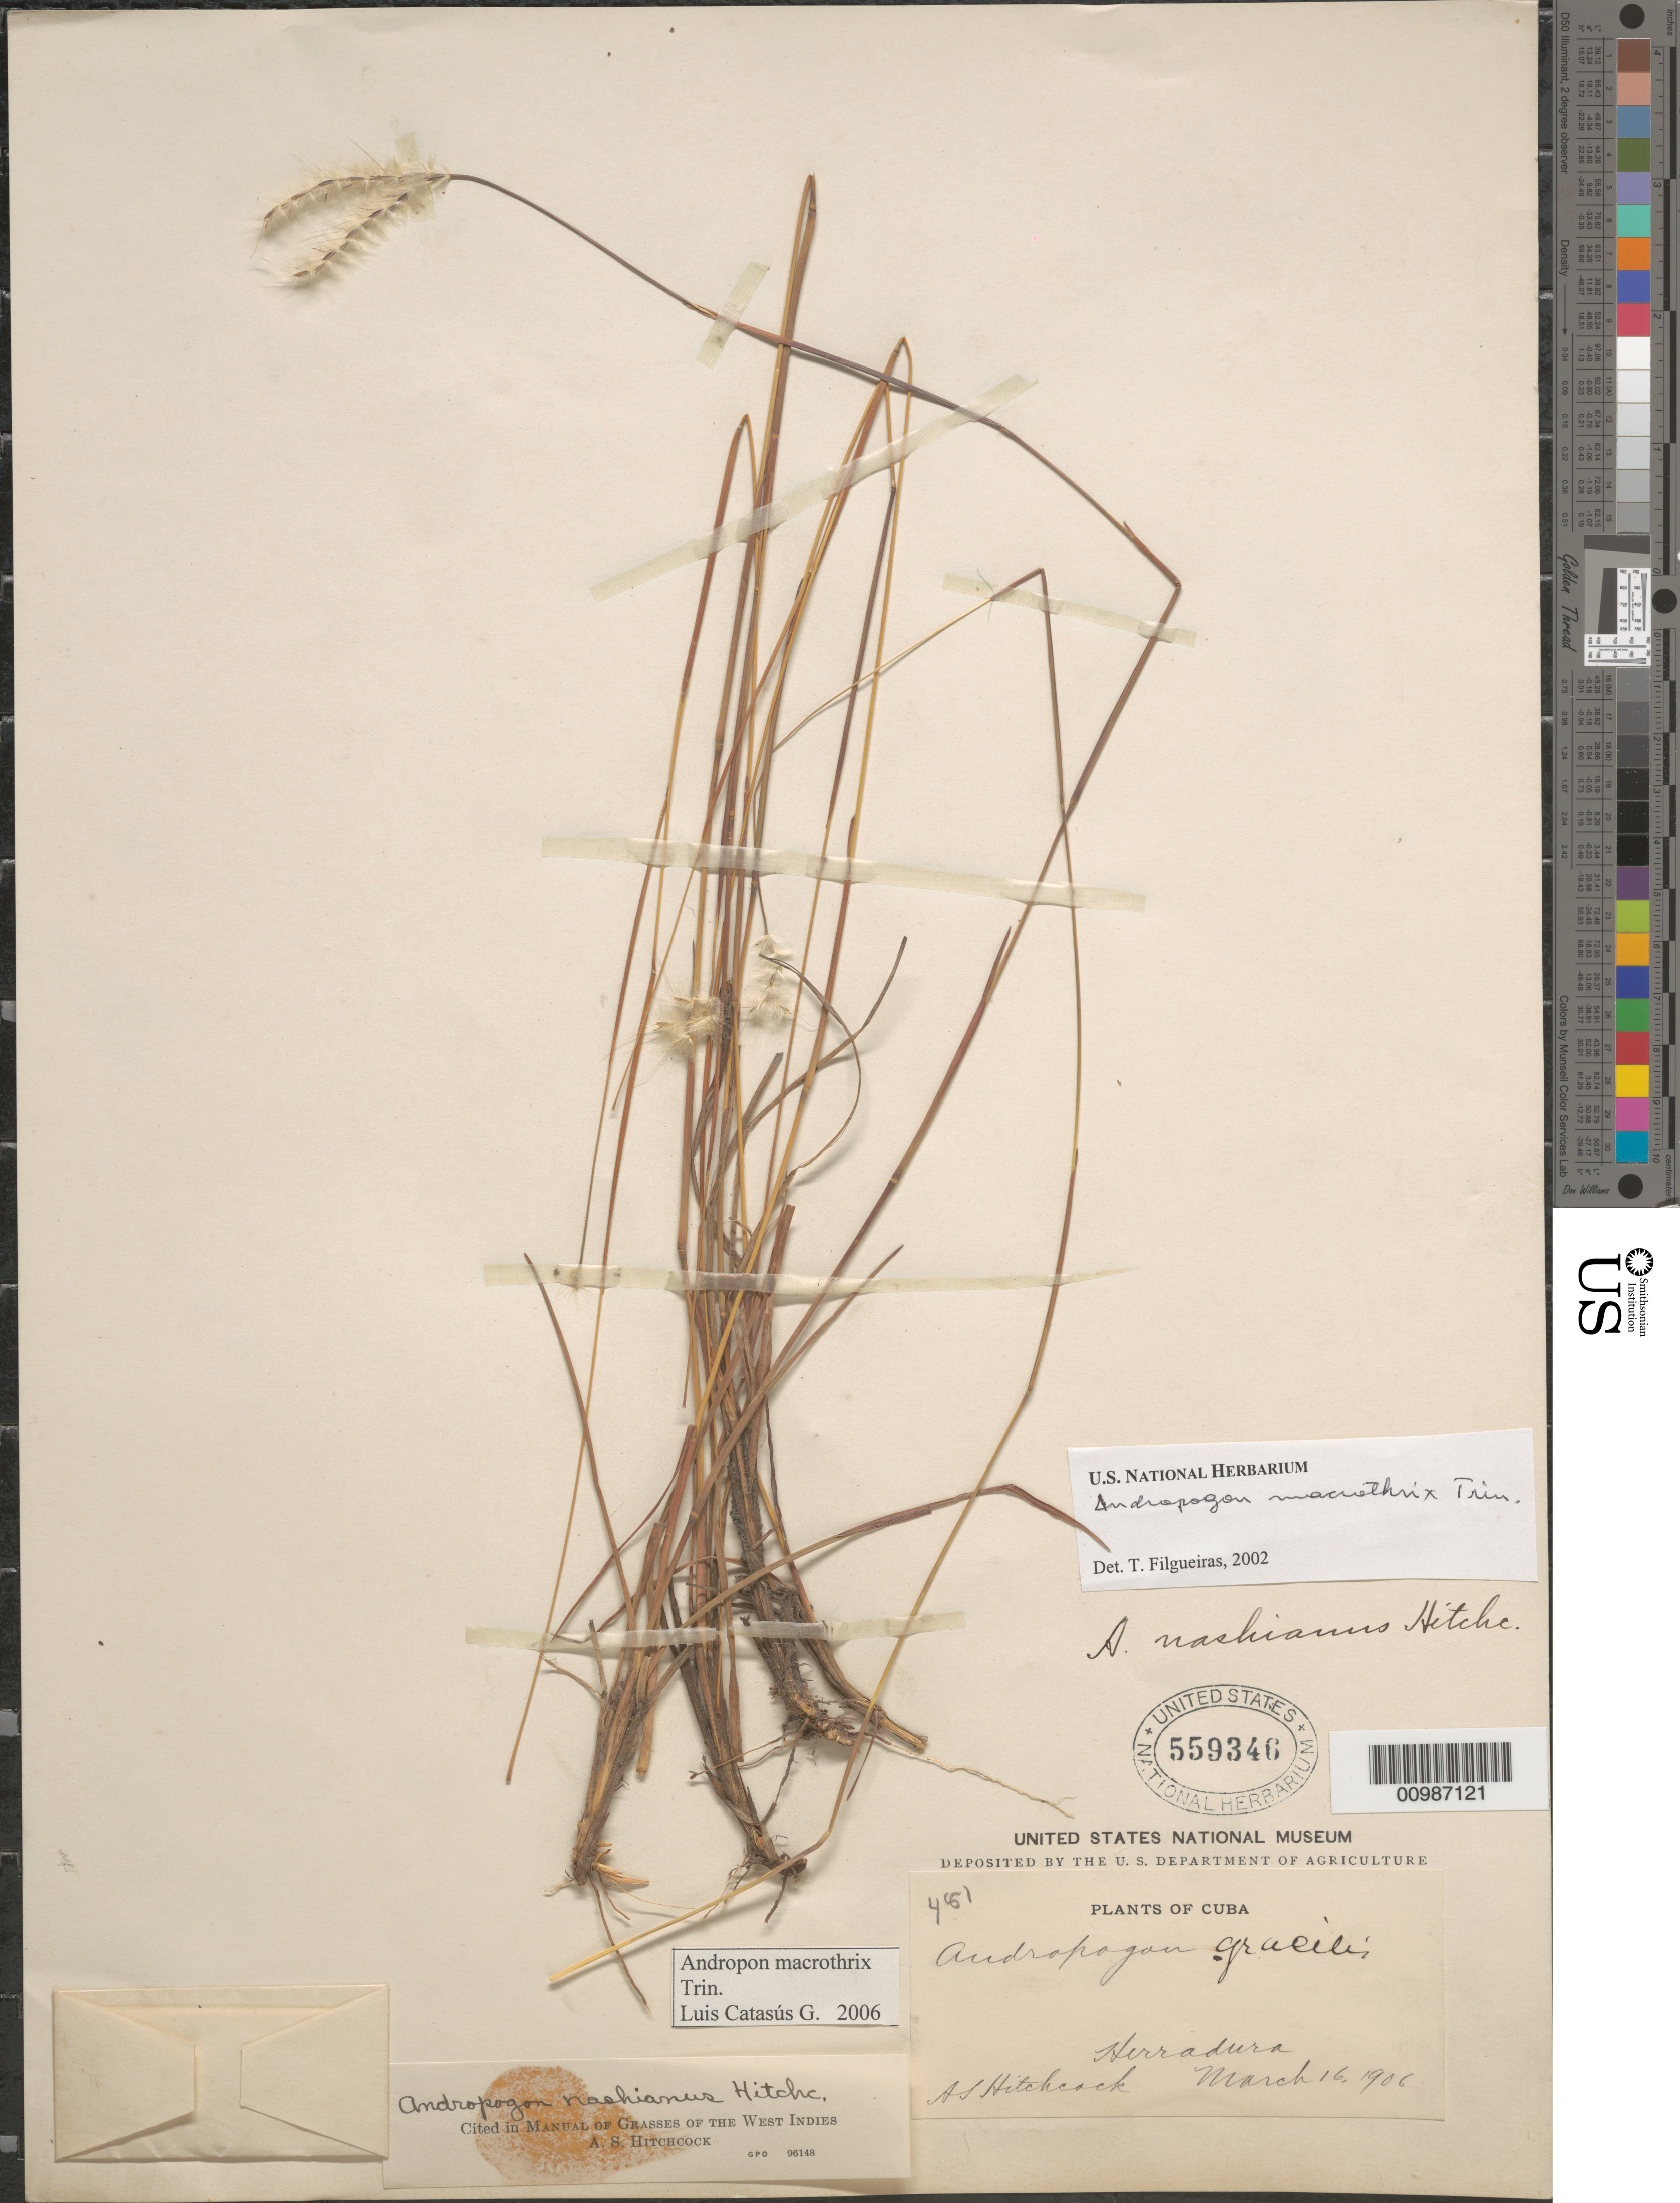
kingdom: Plantae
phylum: Tracheophyta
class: Liliopsida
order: Poales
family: Poaceae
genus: Andropogon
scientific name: Andropogon macrothrix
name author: Trin.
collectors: A. S. Hitchcock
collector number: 481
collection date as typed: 16 Mar 1906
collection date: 1906-03-16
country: Cuba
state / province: Camagüey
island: Cuba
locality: Herradura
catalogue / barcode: US 559346